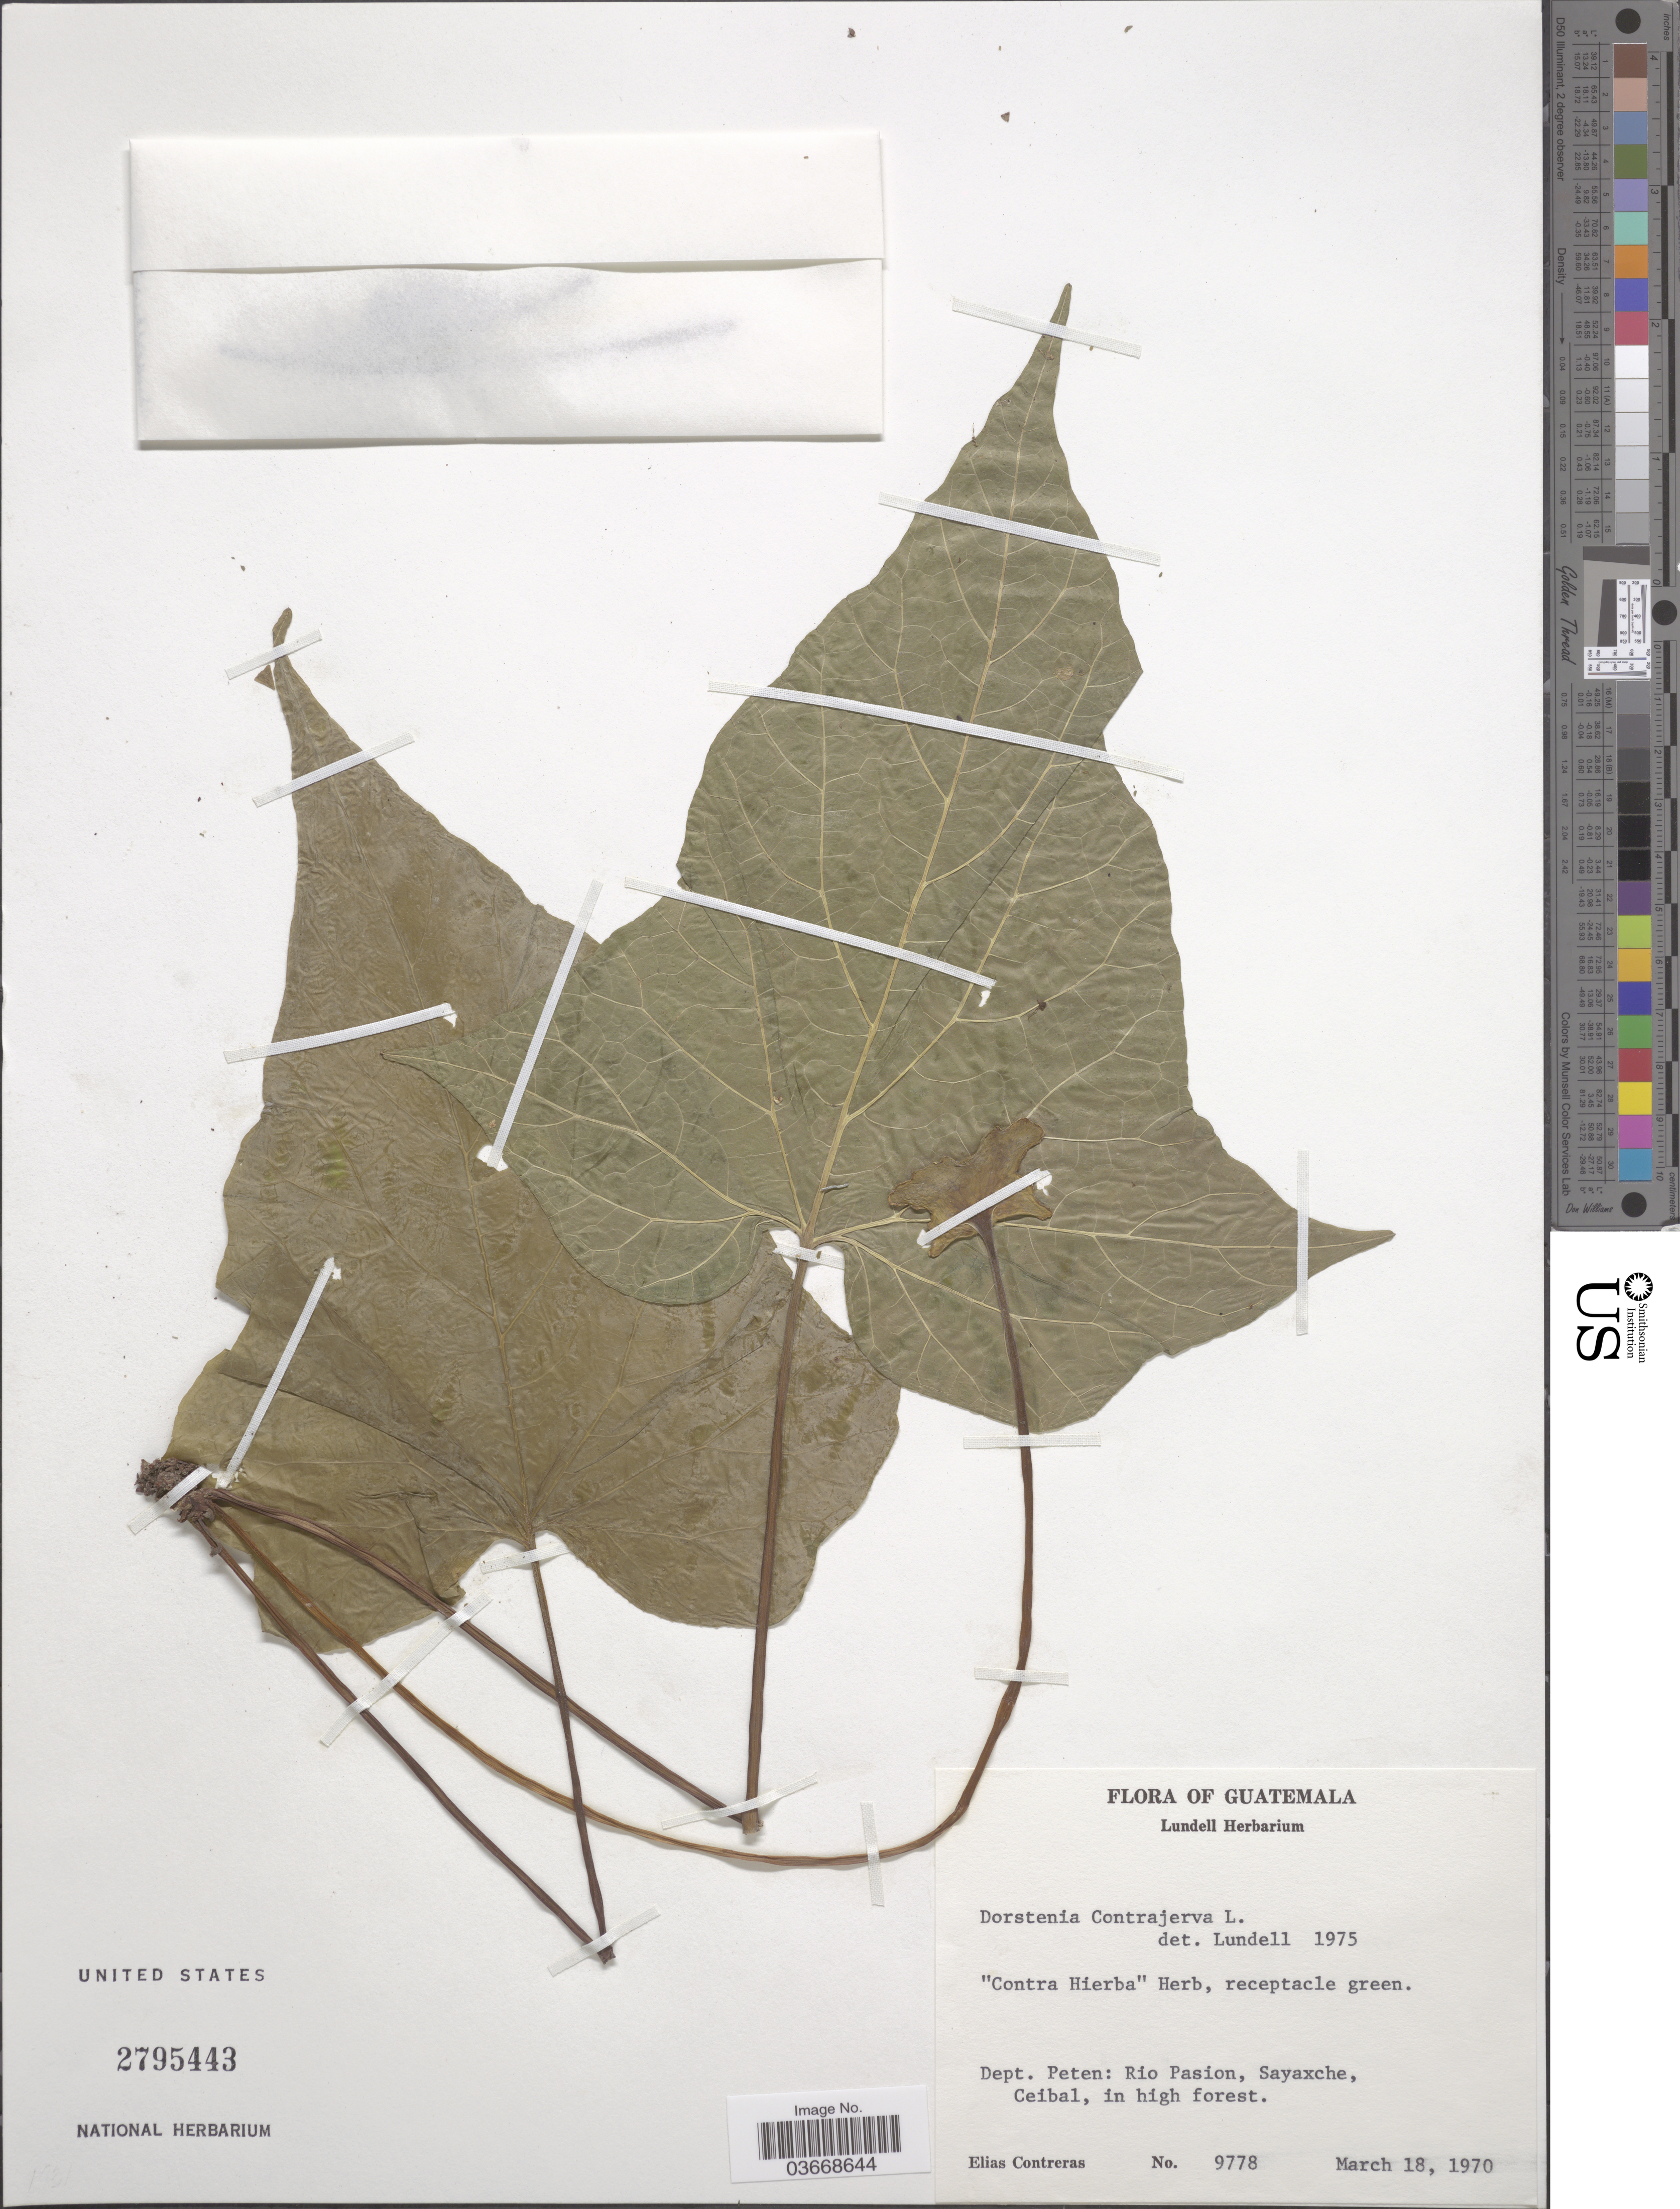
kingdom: Plantae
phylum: Tracheophyta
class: Magnoliopsida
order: Rosales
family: Moraceae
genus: Dorstenia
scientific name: Dorstenia contrajerva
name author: L.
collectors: E. Contreras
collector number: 9778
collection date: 1970-03-18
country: Guatemala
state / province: El Peten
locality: Dept. Peten: Rio Pasion, Sayaxche, Ceibal.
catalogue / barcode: US 2795443